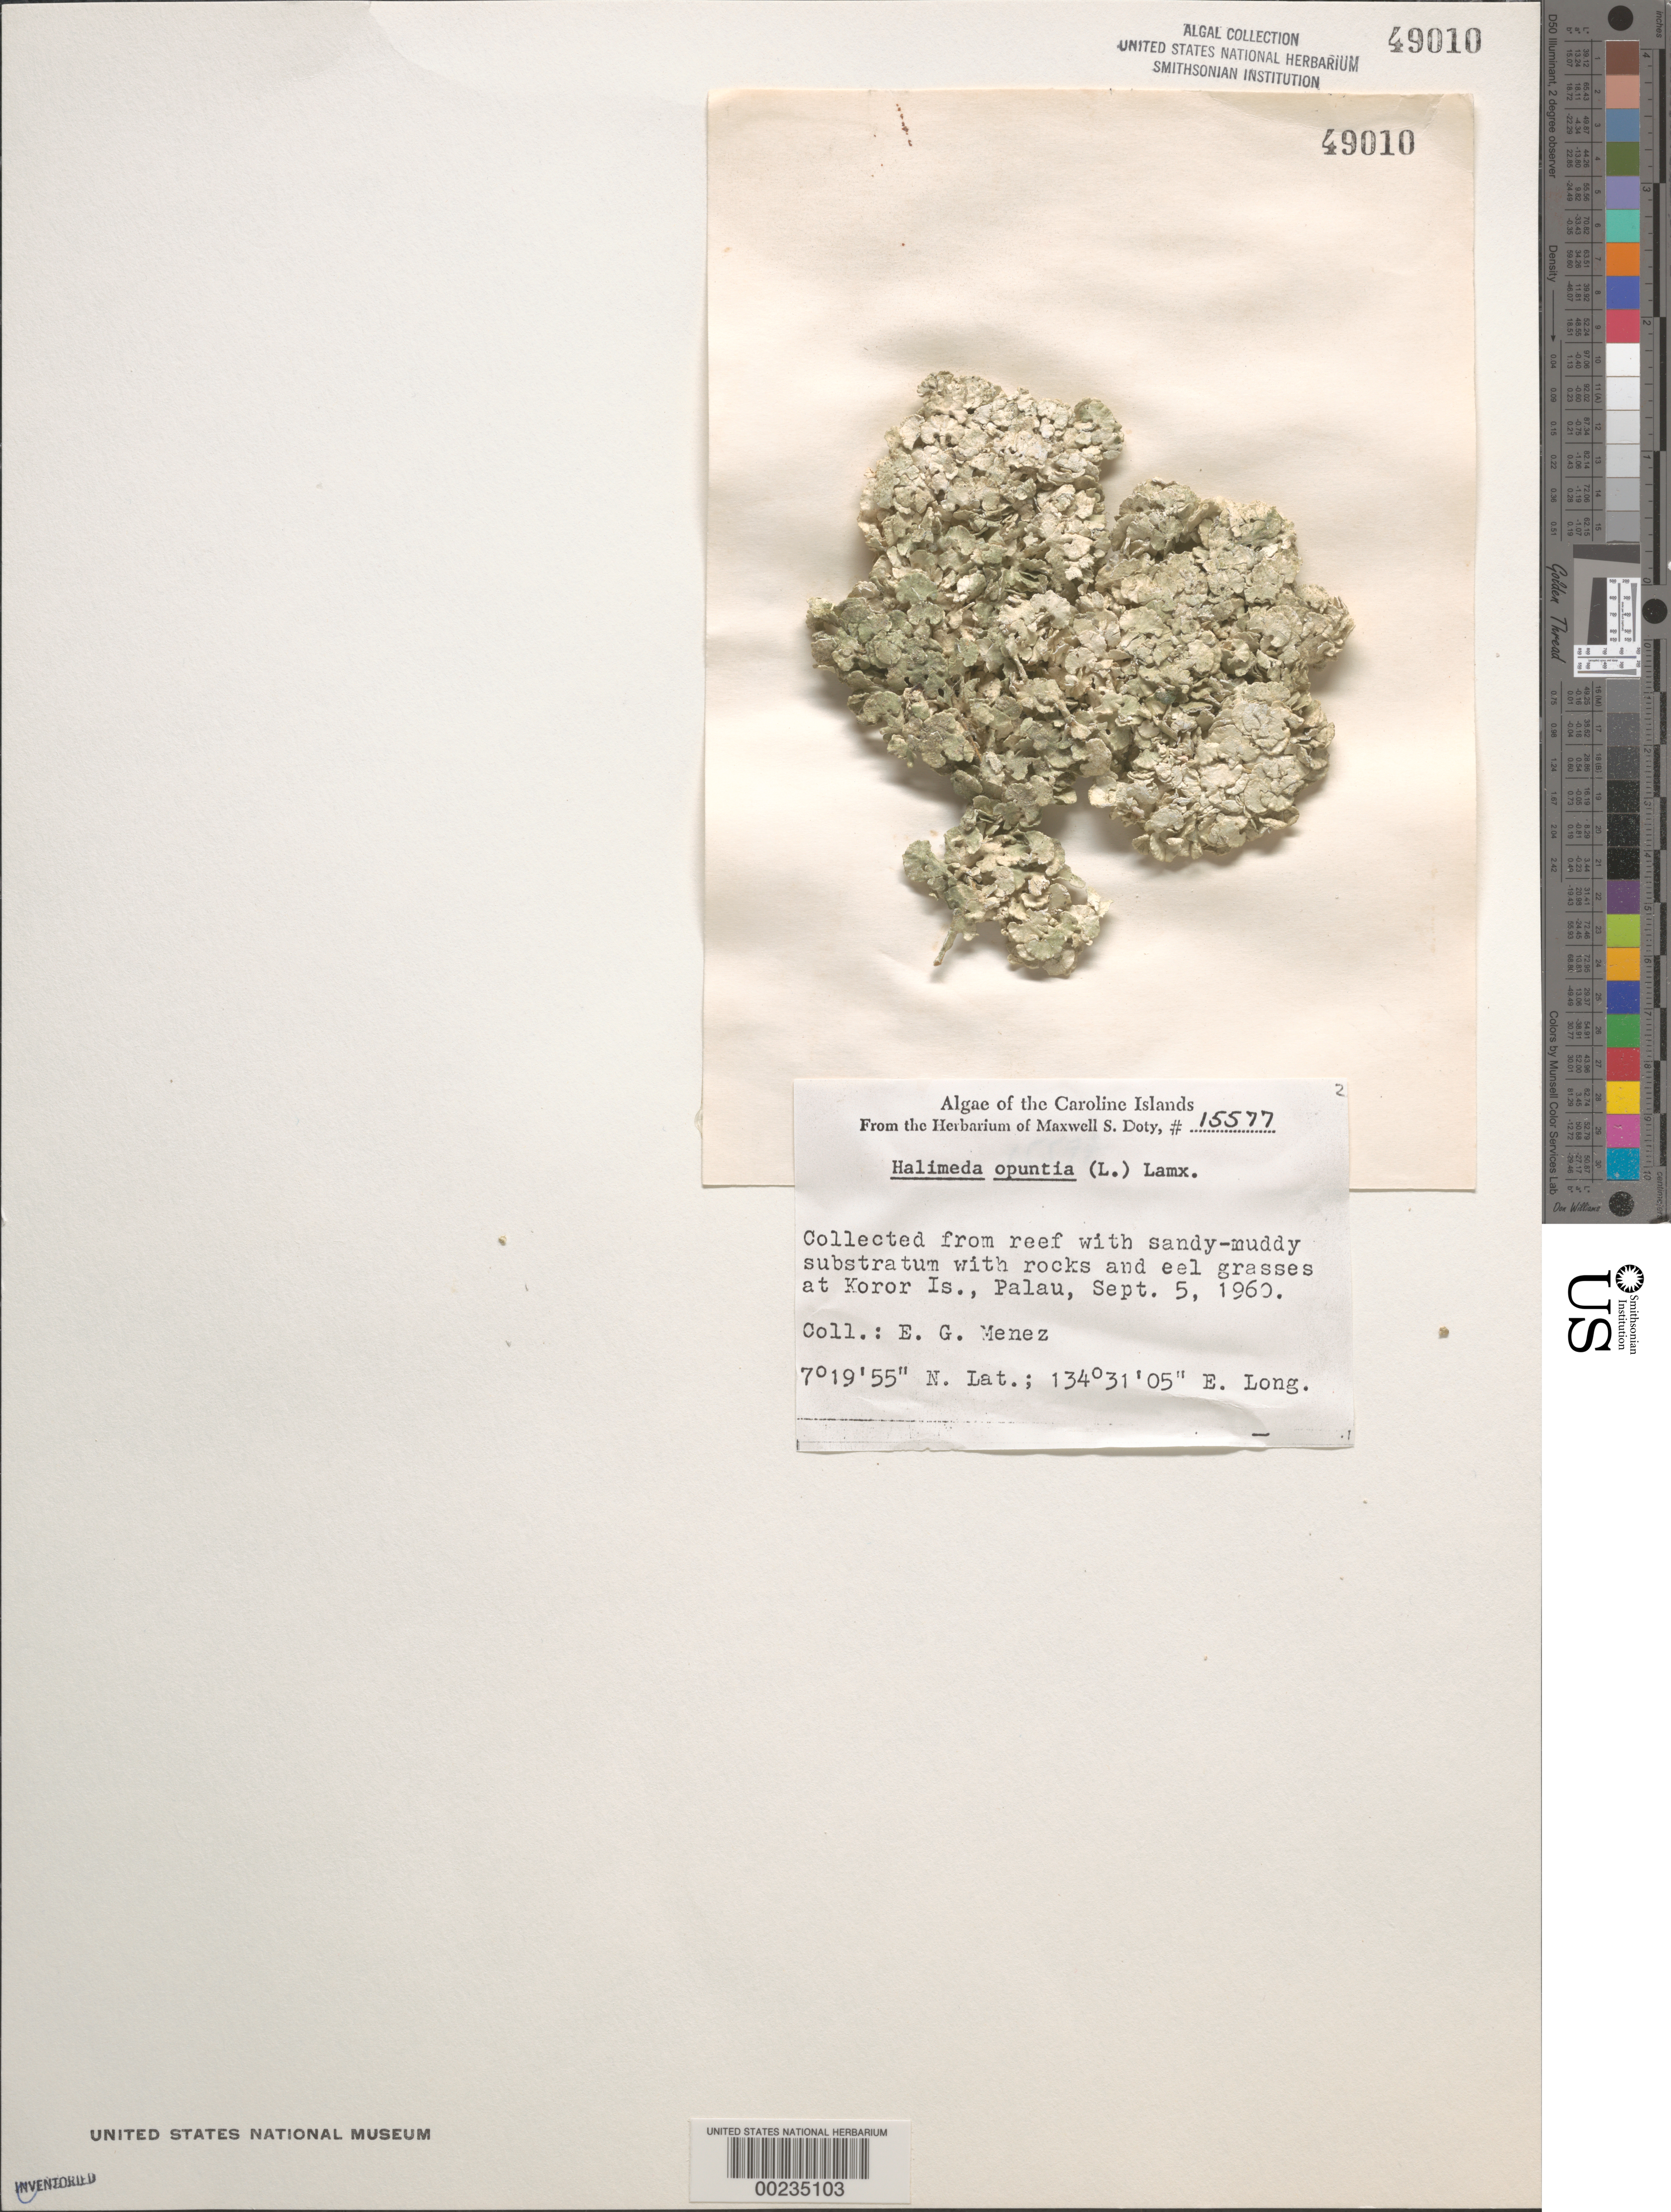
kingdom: Plantae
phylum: Chlorophyta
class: Ulvophyceae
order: Bryopsidales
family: Halimedaceae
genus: Halimeda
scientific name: Halimeda opuntia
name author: (L.) J.V.Lamouroux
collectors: Meñez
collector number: MSD 15577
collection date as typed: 05 Sep 1960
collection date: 1960-09-05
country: Palau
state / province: Koror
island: Oreor (Koror)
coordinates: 7 19' 55" N, 134 31' 05" E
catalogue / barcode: US 49010